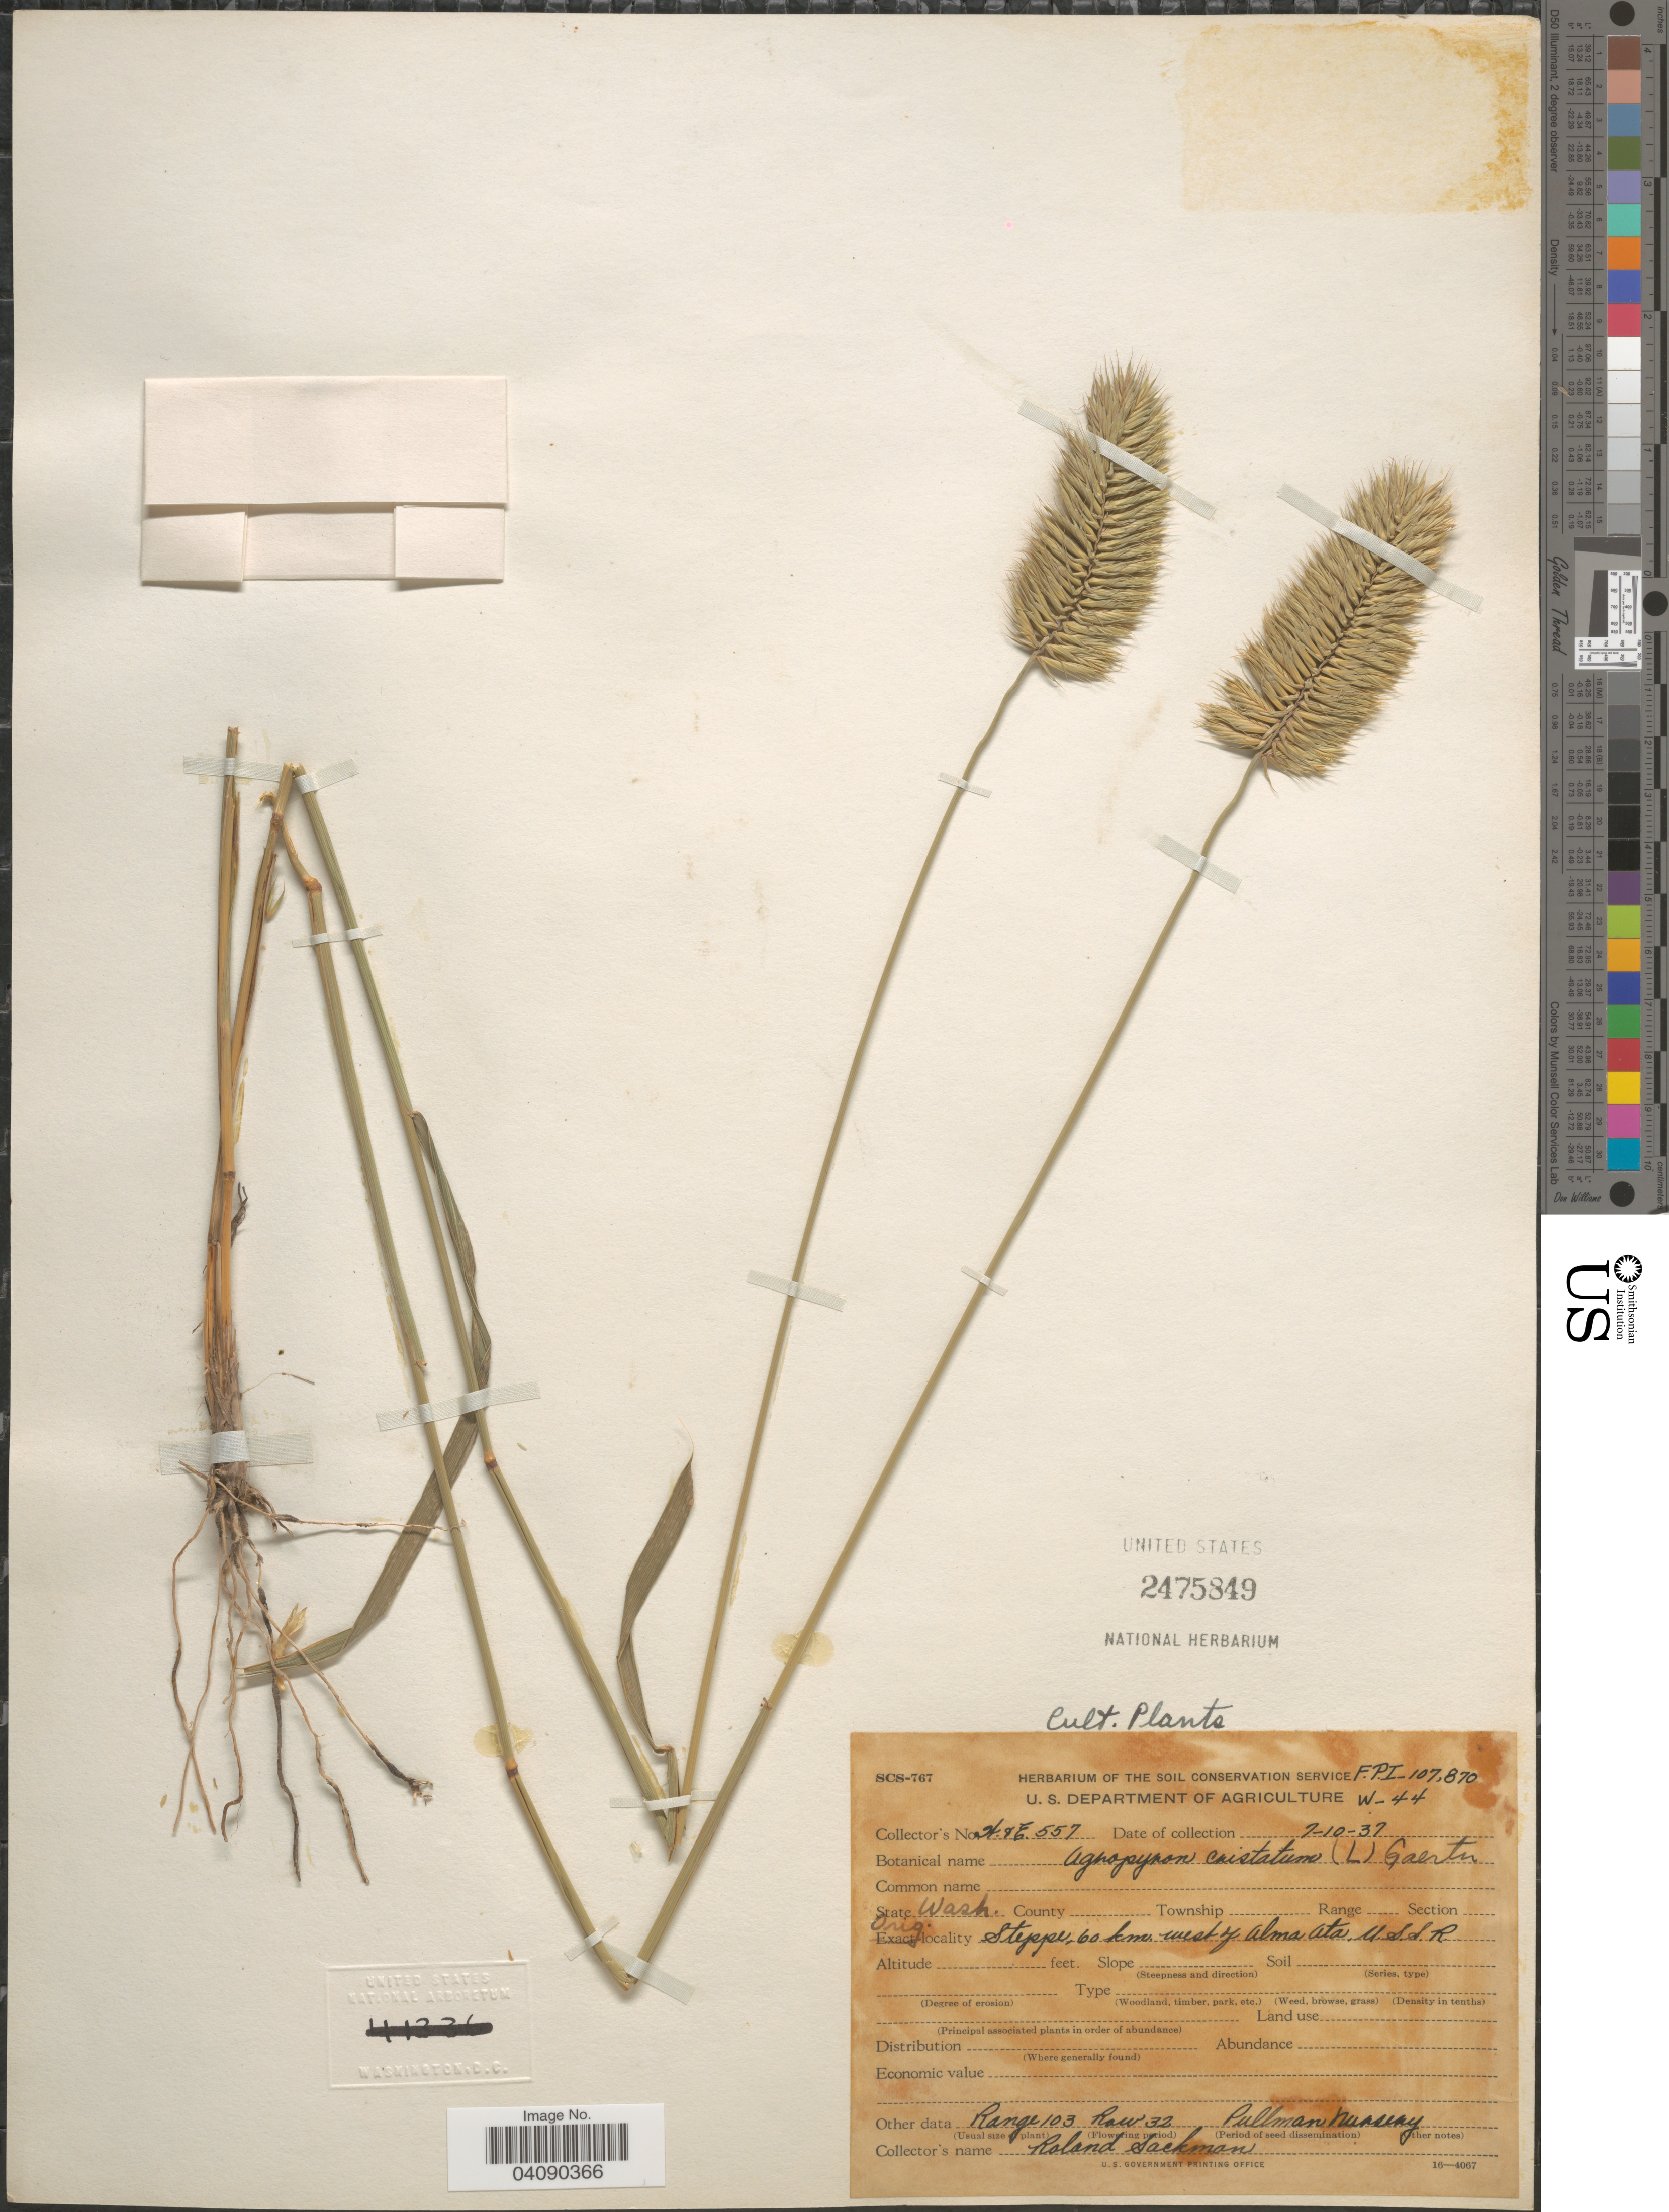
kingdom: Plantae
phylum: Tracheophyta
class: Liliopsida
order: Poales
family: Poaceae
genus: Agropyron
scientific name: Agropyron cristatum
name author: (L.) Gaertn.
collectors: R. Jackman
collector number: W&E557*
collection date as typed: Transcribed d/m/y: 10/7/37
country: United States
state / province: Washington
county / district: Whitman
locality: Range 103 Row 32 Pullman Nursery.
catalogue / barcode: US 2475849